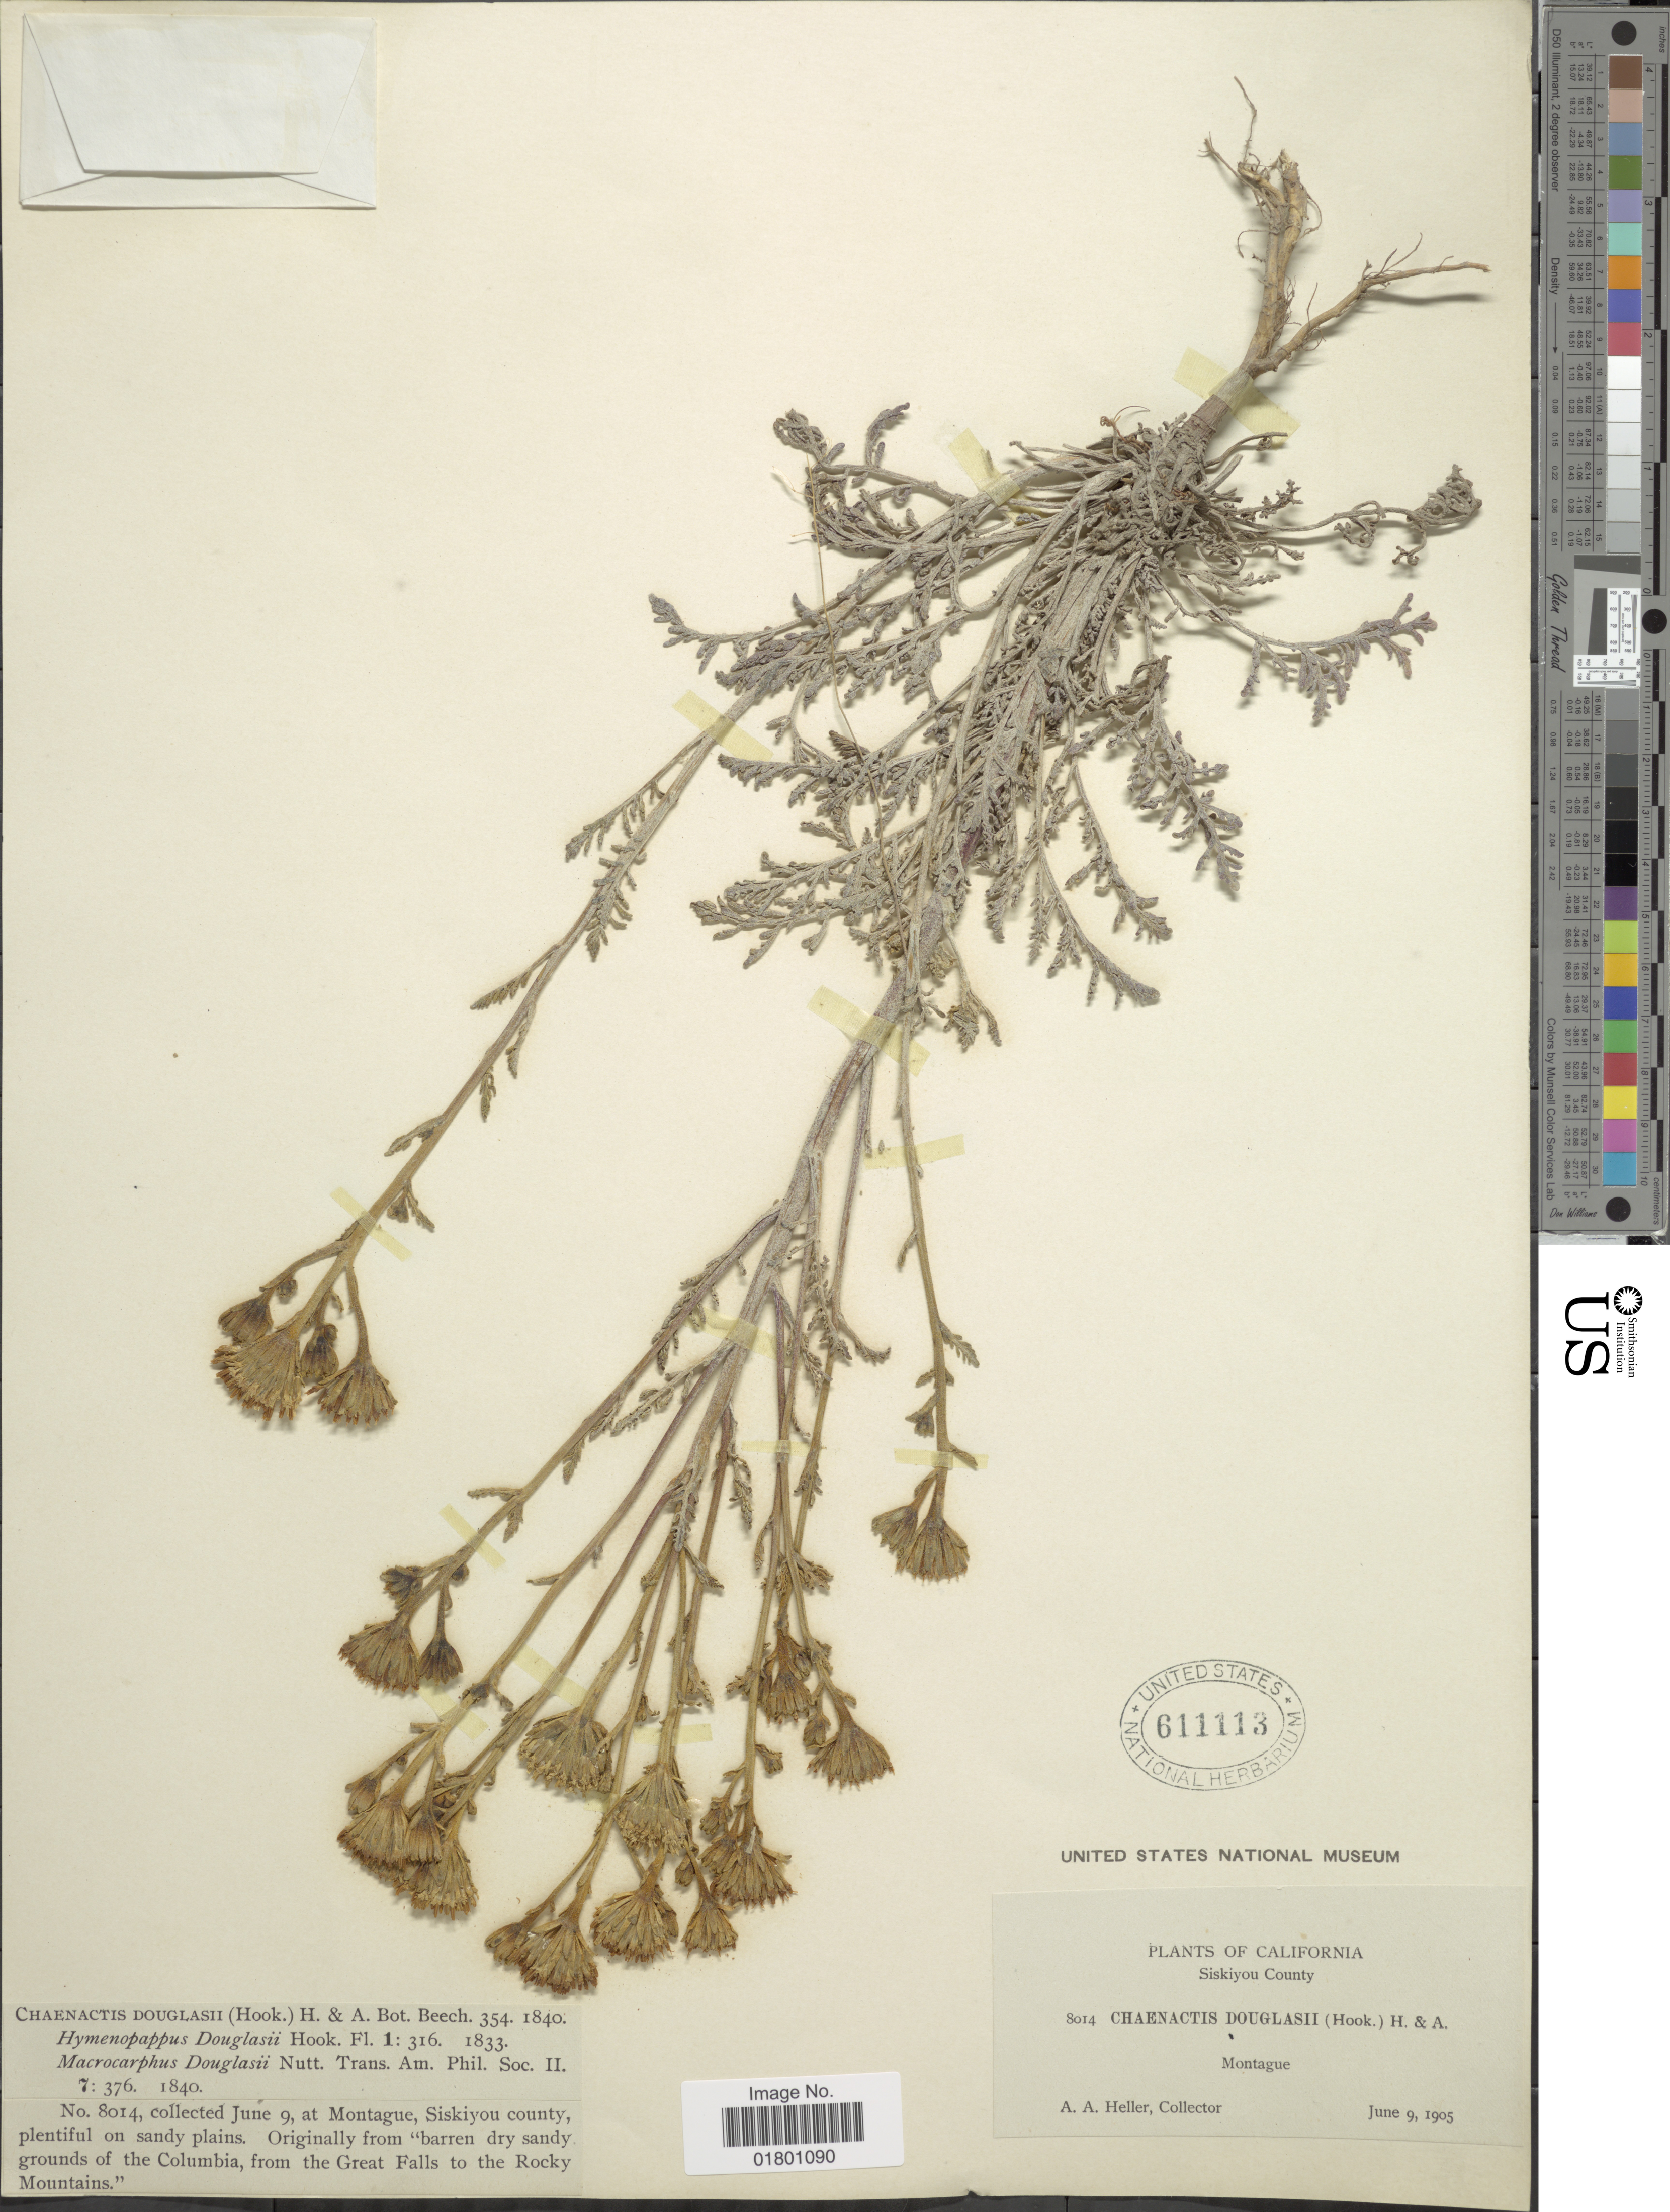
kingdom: Plantae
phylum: Tracheophyta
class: Magnoliopsida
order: Asterales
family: Asteraceae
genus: Chaenactis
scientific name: Chaenactis douglasii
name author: Hook. & Arn.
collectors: A. A. Heller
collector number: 8014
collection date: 1905-06-09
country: United States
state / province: California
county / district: Siskiyou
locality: Siskiyou County, Montague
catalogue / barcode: US 611113